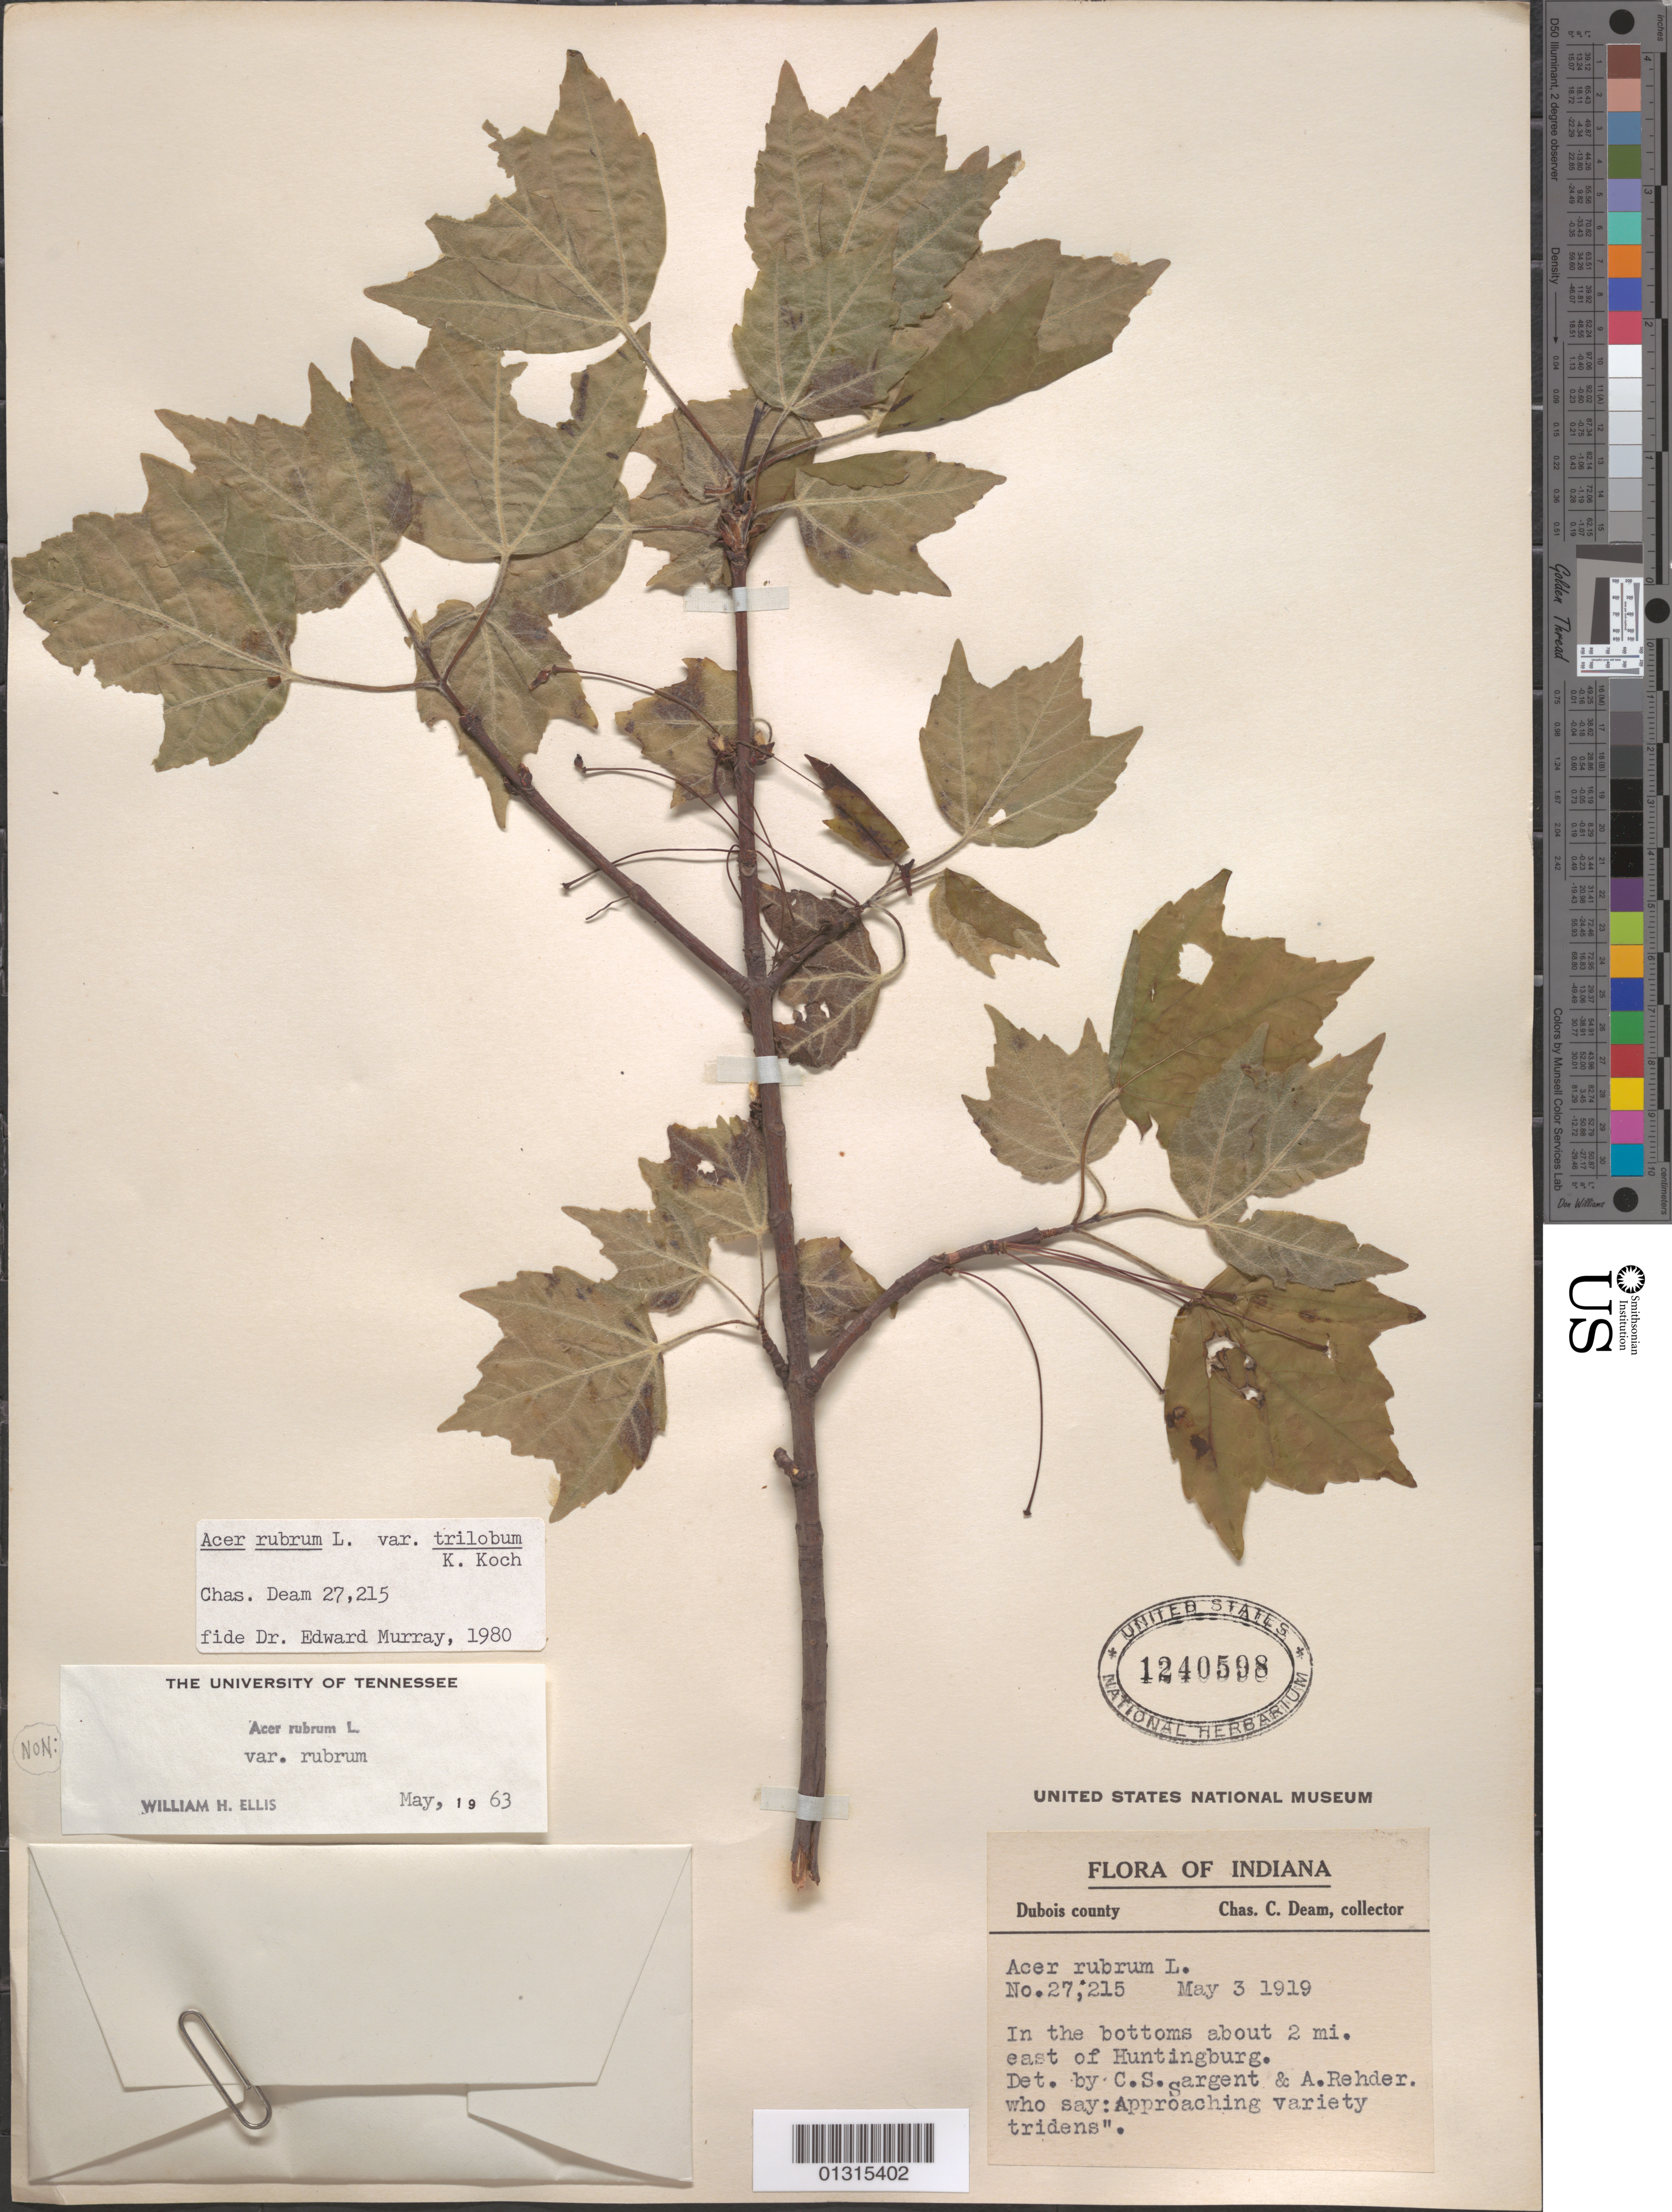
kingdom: Plantae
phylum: Tracheophyta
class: Magnoliopsida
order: Sapindales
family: Sapindaceae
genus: Acer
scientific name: Acer rubrum var. trilobum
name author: K. Koch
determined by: Murray, Edward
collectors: C. C. Deam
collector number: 27215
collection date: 1919-05-03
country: United States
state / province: Indiana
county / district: Dubois County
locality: Dubois County, about 2 miles E of Huntingburg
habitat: In the bottoms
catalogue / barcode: US 1240598